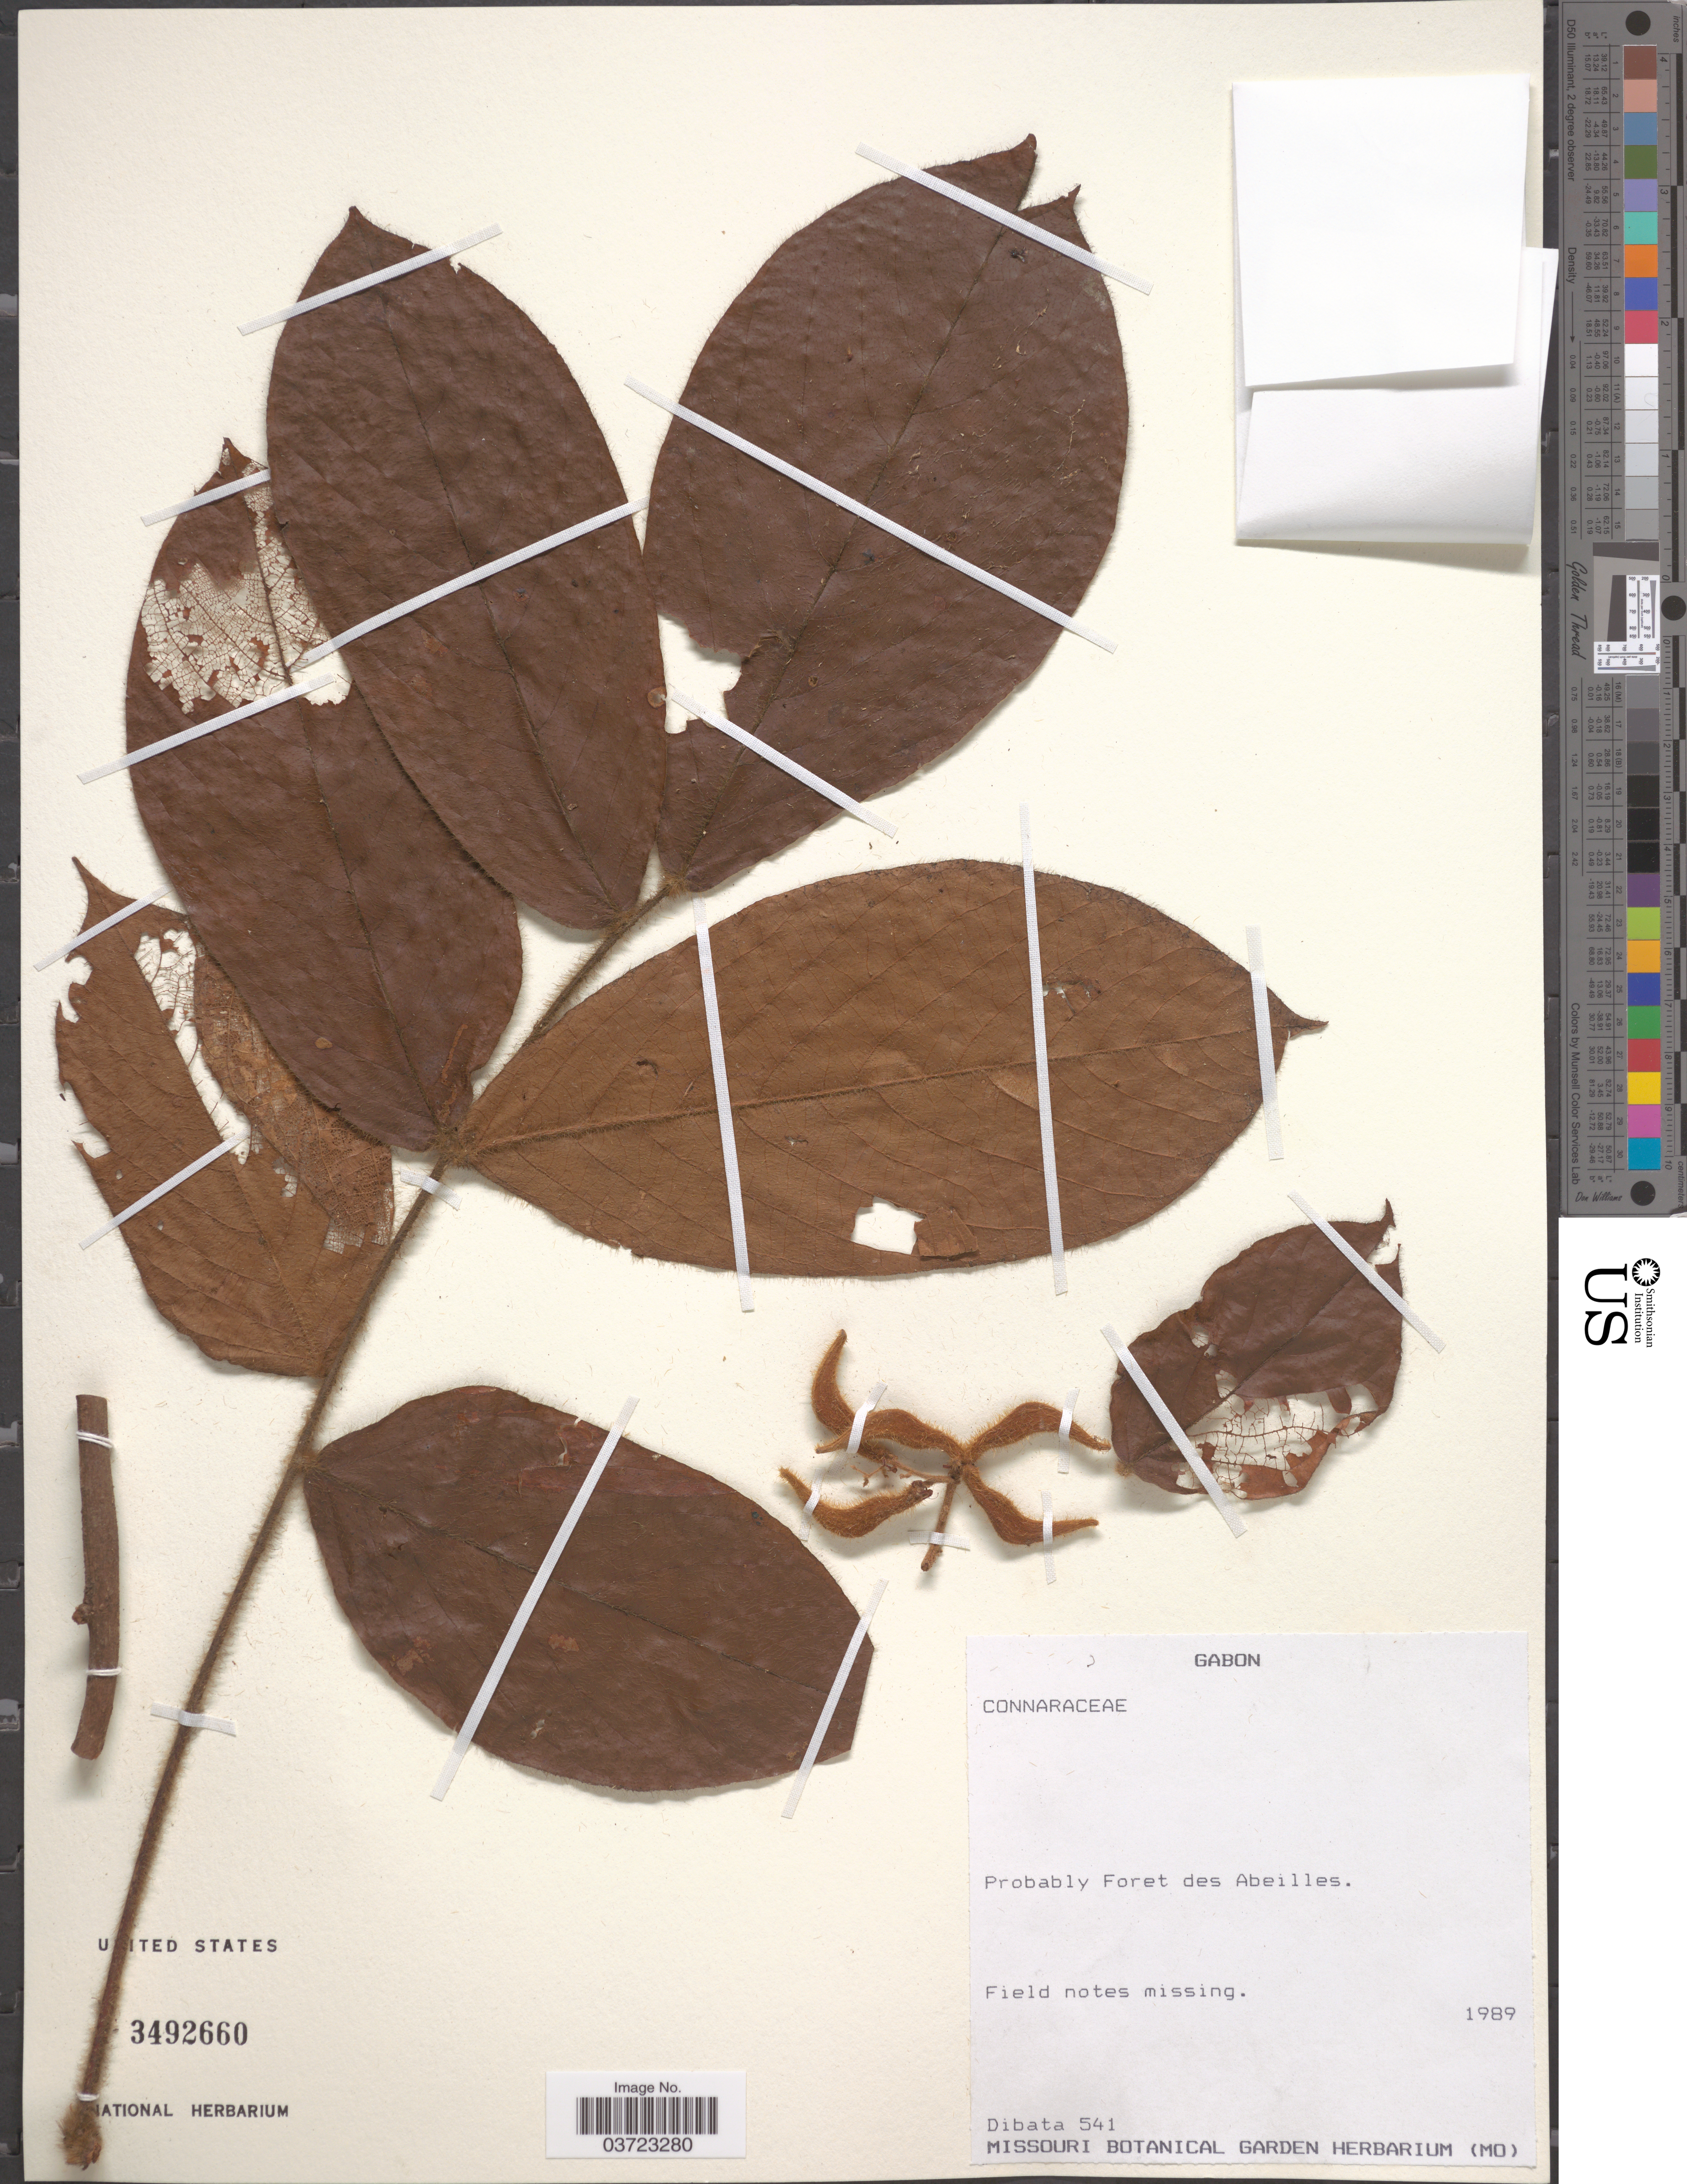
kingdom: Plantae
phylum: Tracheophyta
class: Magnoliopsida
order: Oxalidales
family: Connaraceae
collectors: Dibata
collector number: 541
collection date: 1989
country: Gabon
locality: Probably Foret des Abeilles.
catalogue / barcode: US 3492660